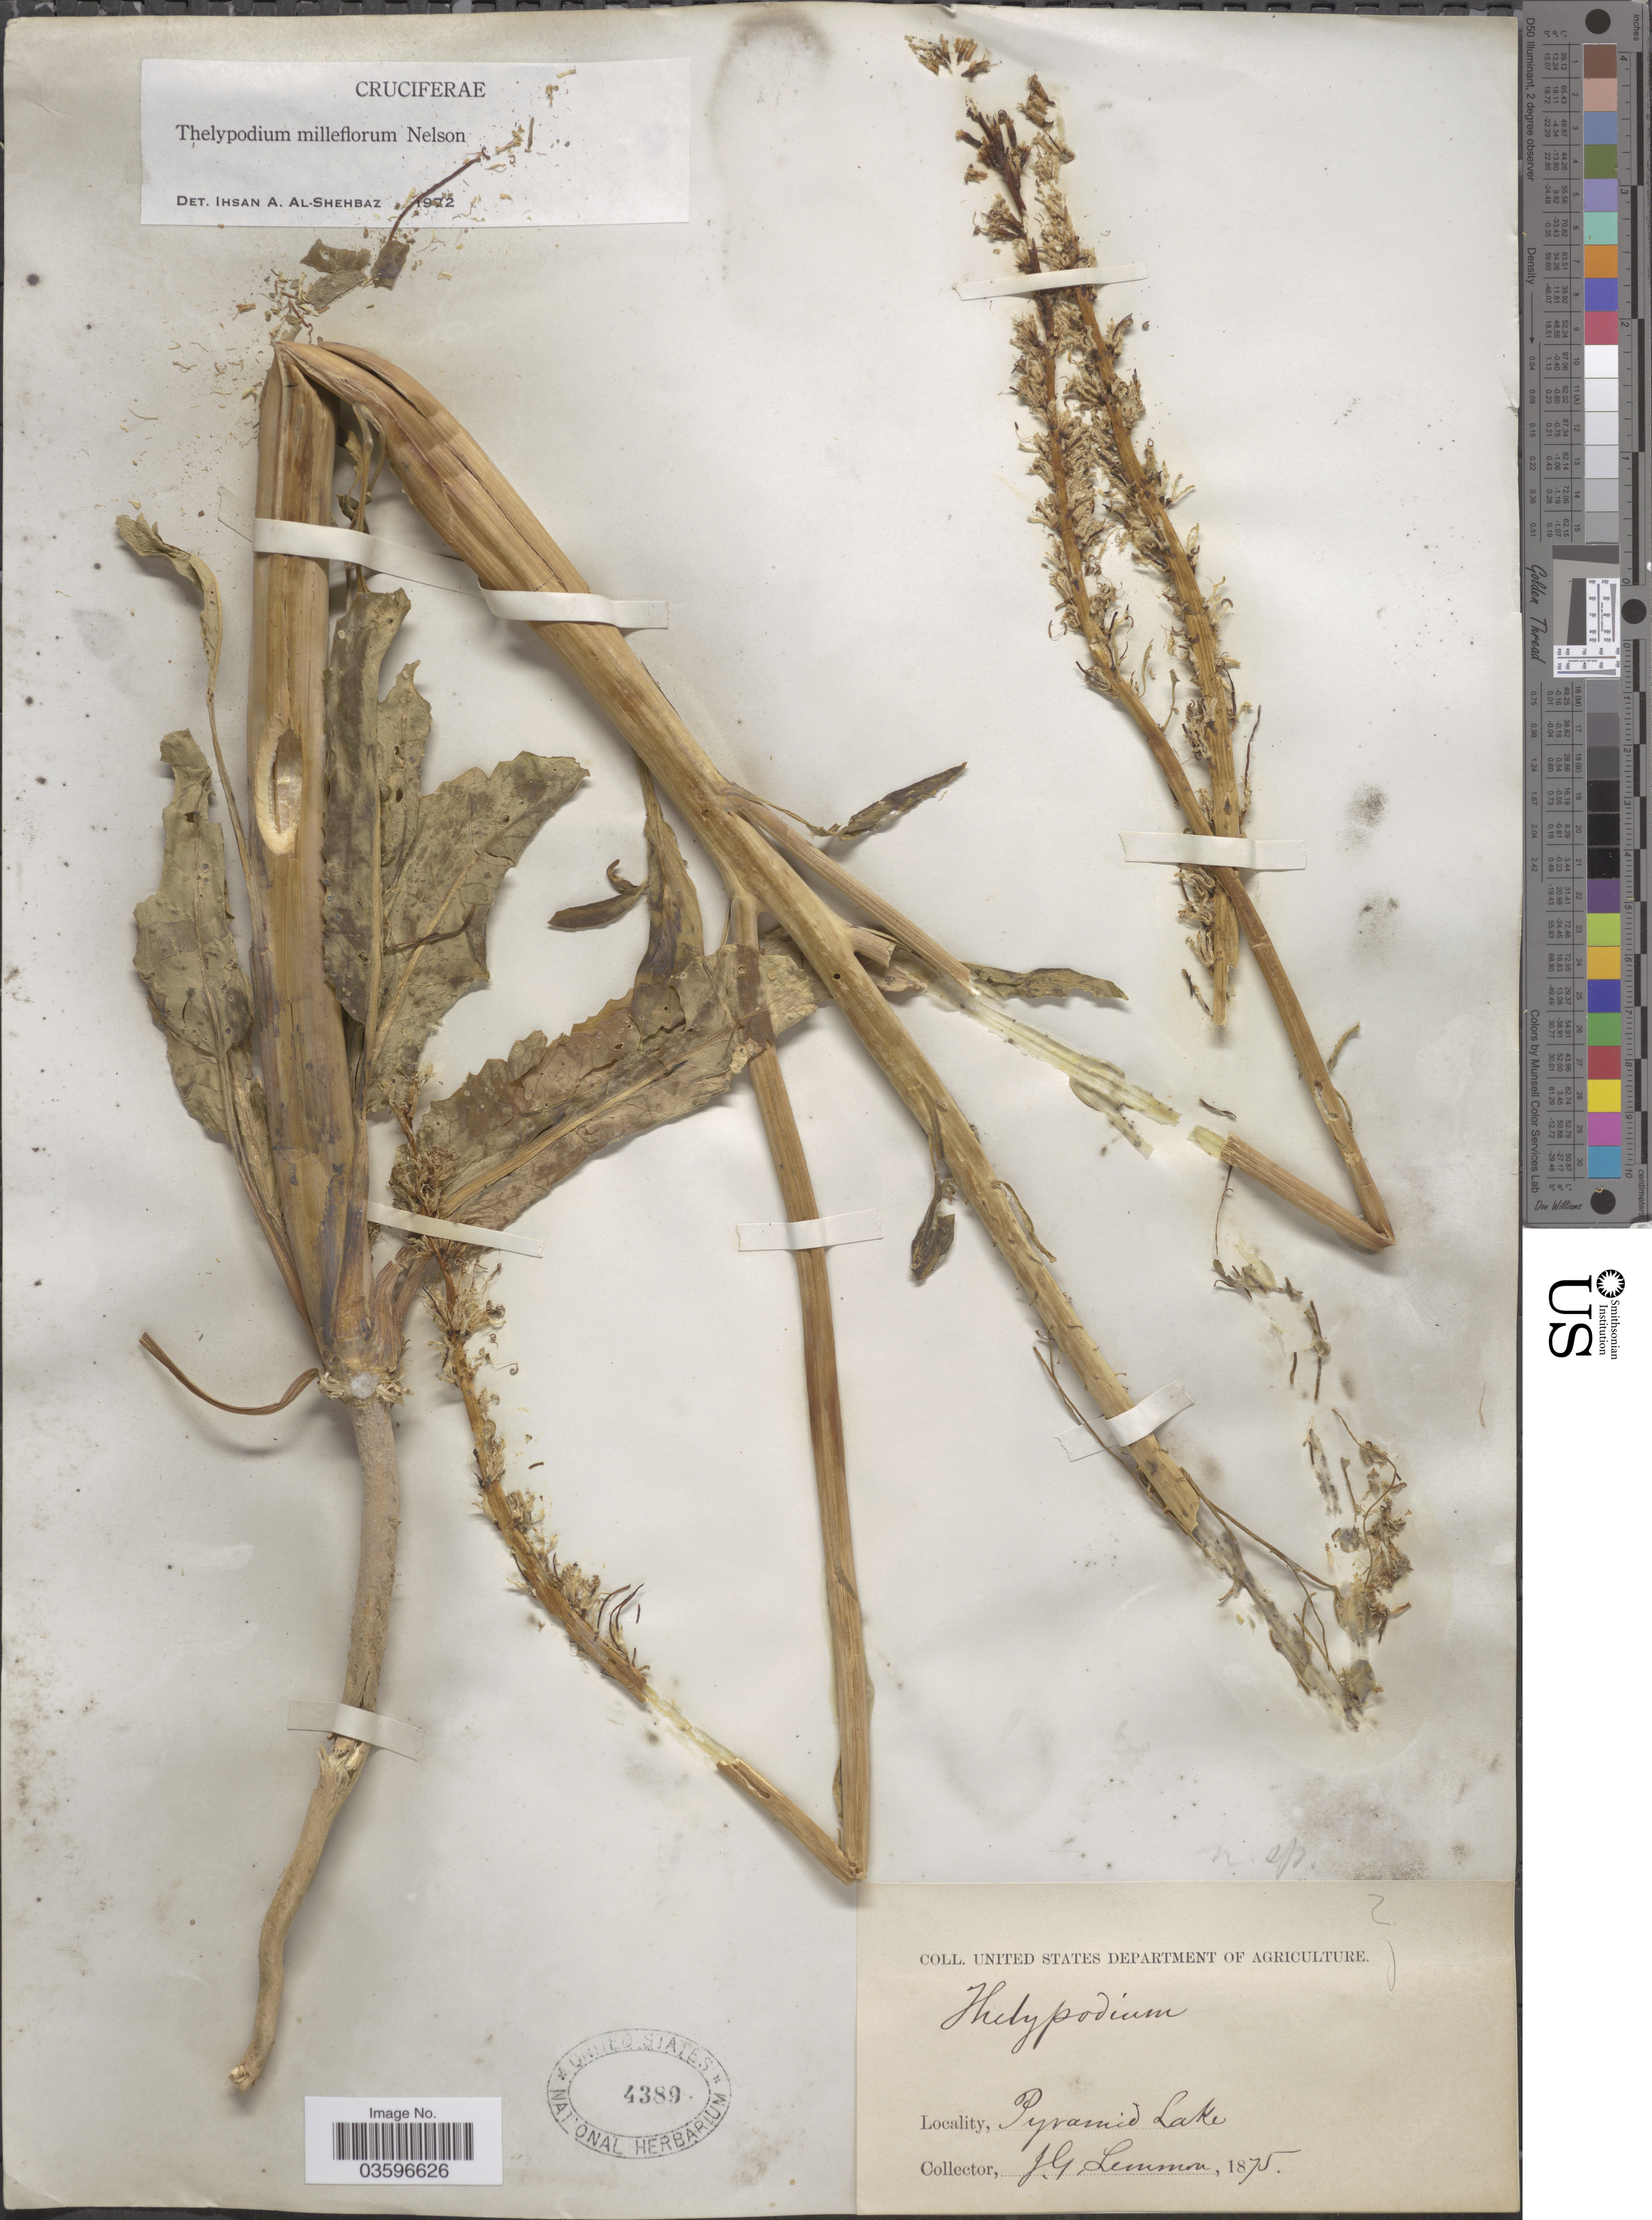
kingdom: Plantae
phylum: Tracheophyta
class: Magnoliopsida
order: Brassicales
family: Brassicaceae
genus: Thelypodium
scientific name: Thelypodium milleflorum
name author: A. Nelson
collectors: J. Lemmon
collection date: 1875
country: United States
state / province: California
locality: Pyramid Lake.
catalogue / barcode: US 4389